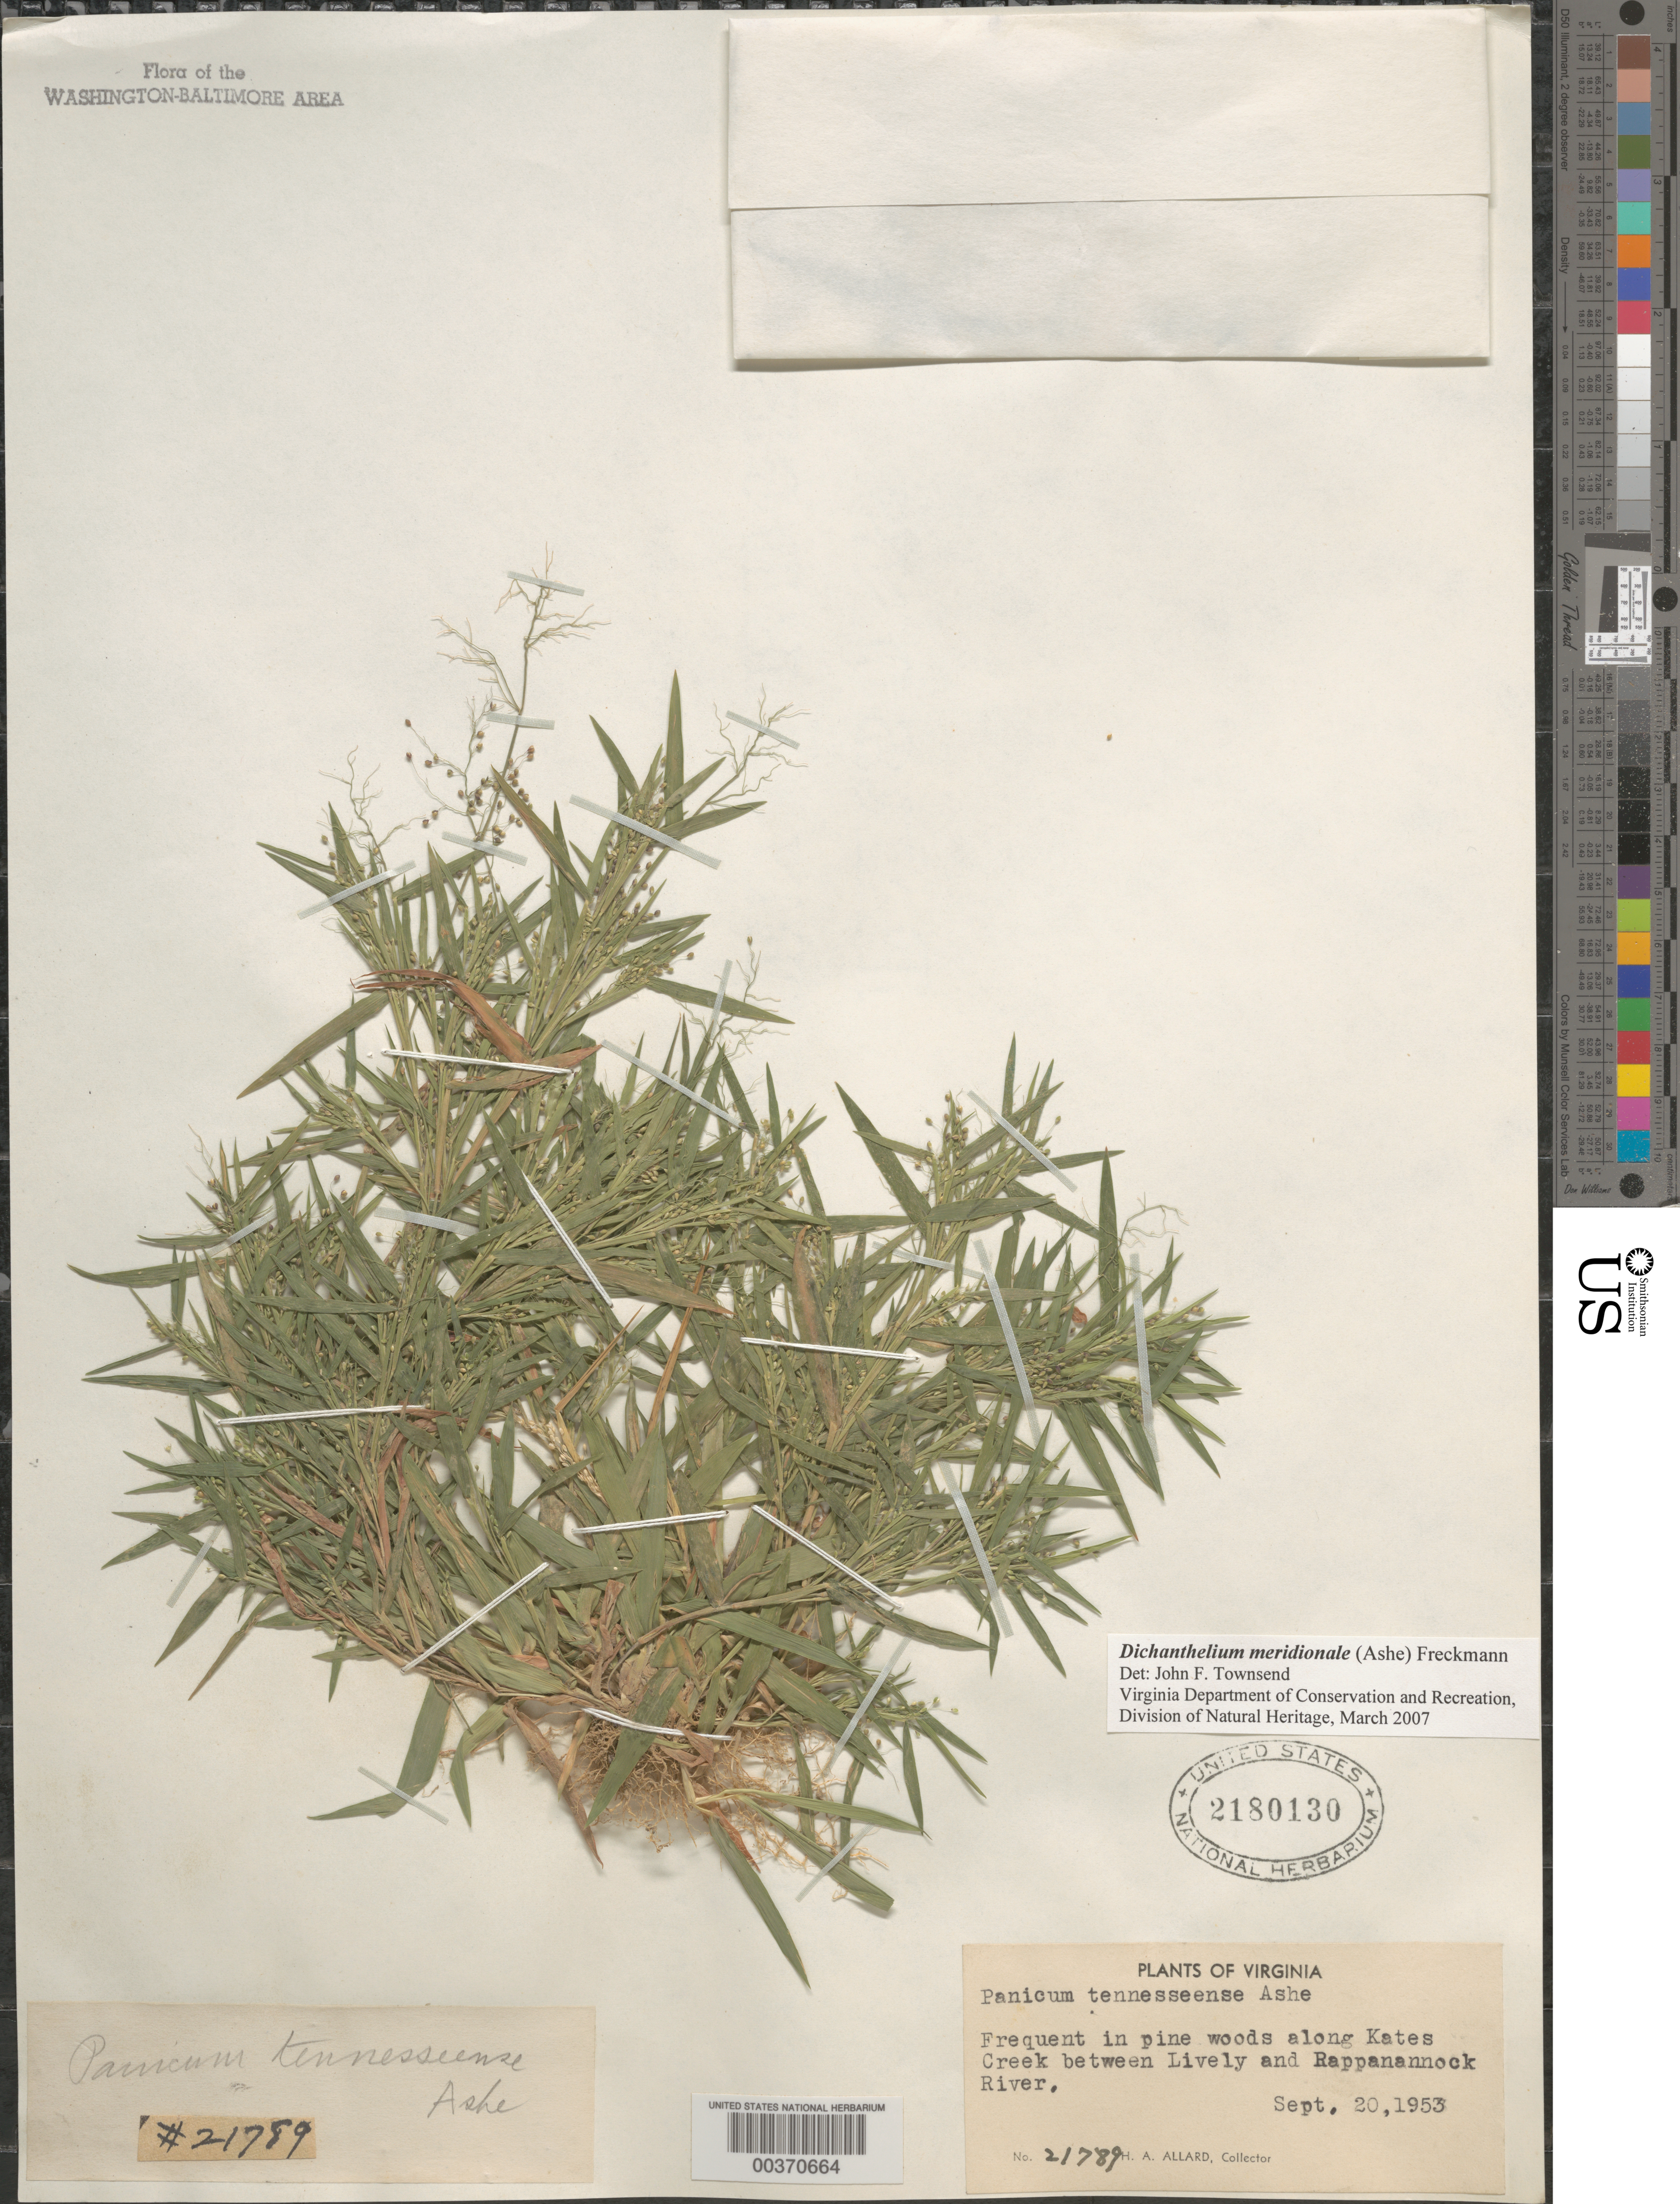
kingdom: Plantae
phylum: Tracheophyta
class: Liliopsida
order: Poales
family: Poaceae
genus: Dichanthelium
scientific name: Dichanthelium meridionale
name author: (Ashe) Freckmann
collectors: H. A. Allard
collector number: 21789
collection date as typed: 20 Sep 1953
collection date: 1953-09-20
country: United States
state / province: Virginia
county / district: Lancaster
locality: Kates Creek between Lively and Rappahannock River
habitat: In pine woods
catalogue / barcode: US 2180130